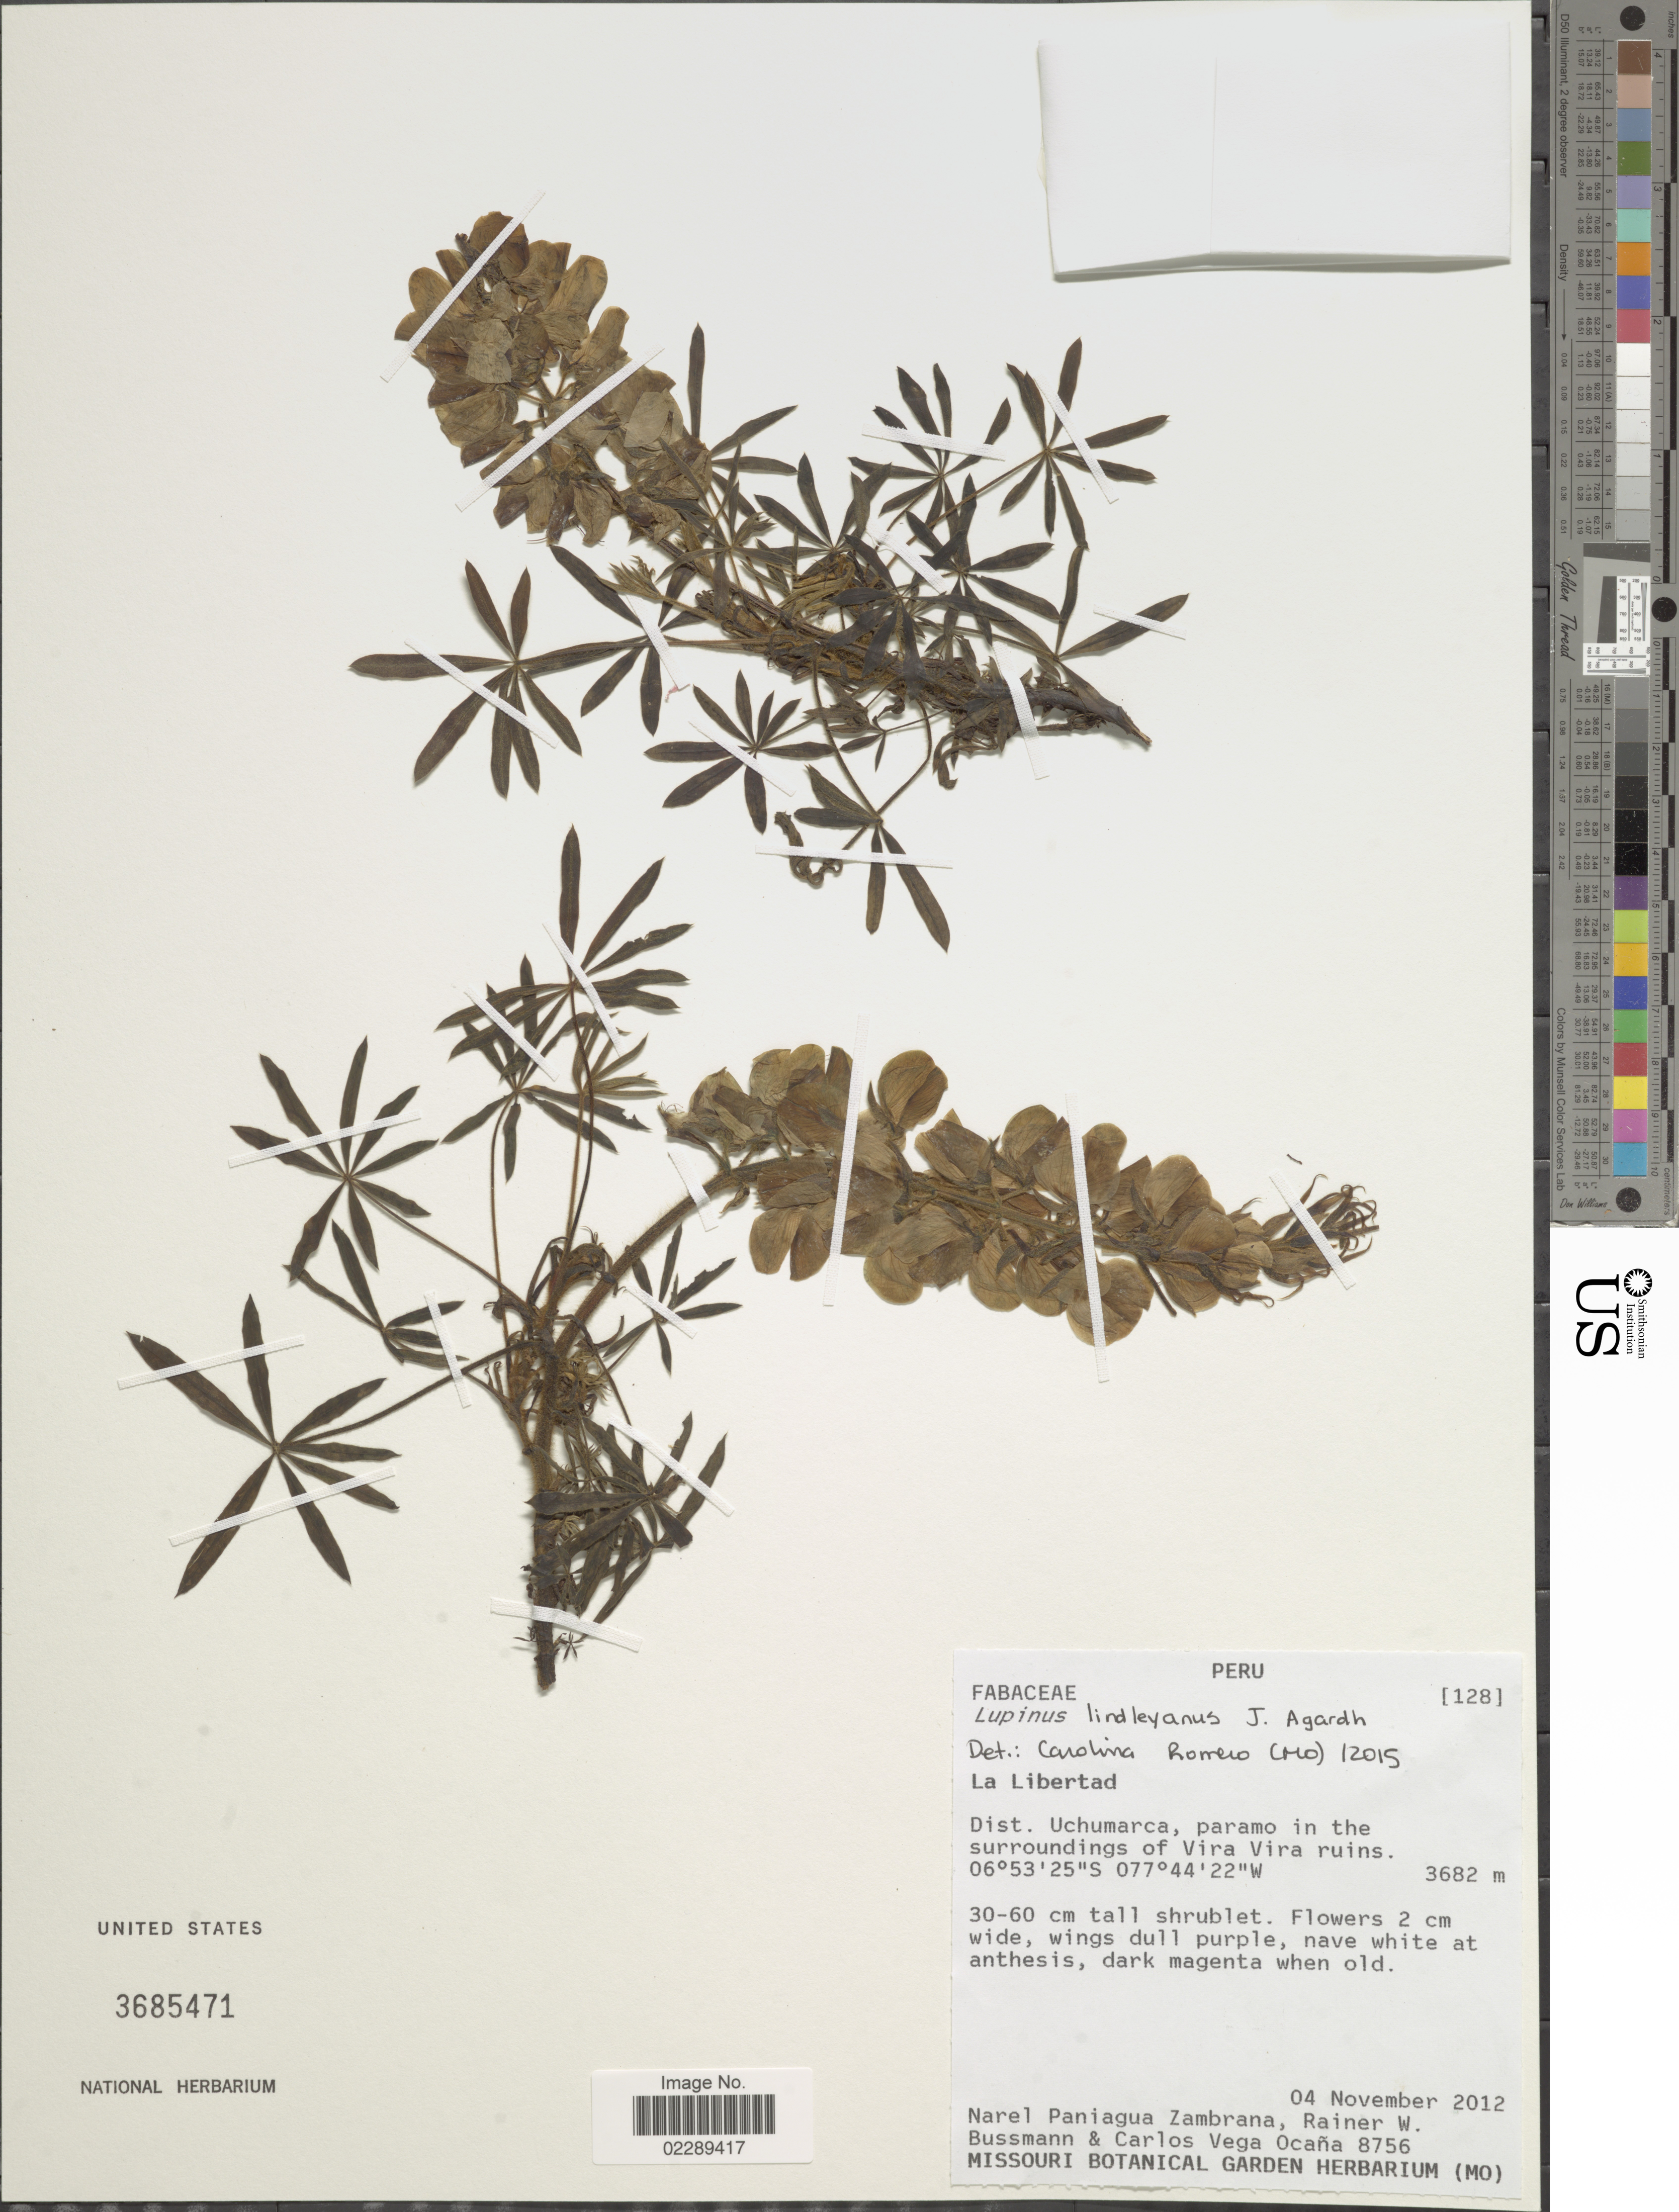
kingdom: Plantae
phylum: Tracheophyta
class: Magnoliopsida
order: Fabales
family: Fabaceae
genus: Lupinus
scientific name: Lupinus lindleyanus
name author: J. Agardh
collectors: N. Paniagua Zambrana, R. W. Bussmann & C. Vega Ocaña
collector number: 8756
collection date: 2012-11-04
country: Peru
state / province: La Libertad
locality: La Libertad. Dist. Uchumarca, paramo in the surroundings of Vira Vira ruins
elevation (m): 3682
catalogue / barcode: US 3685471